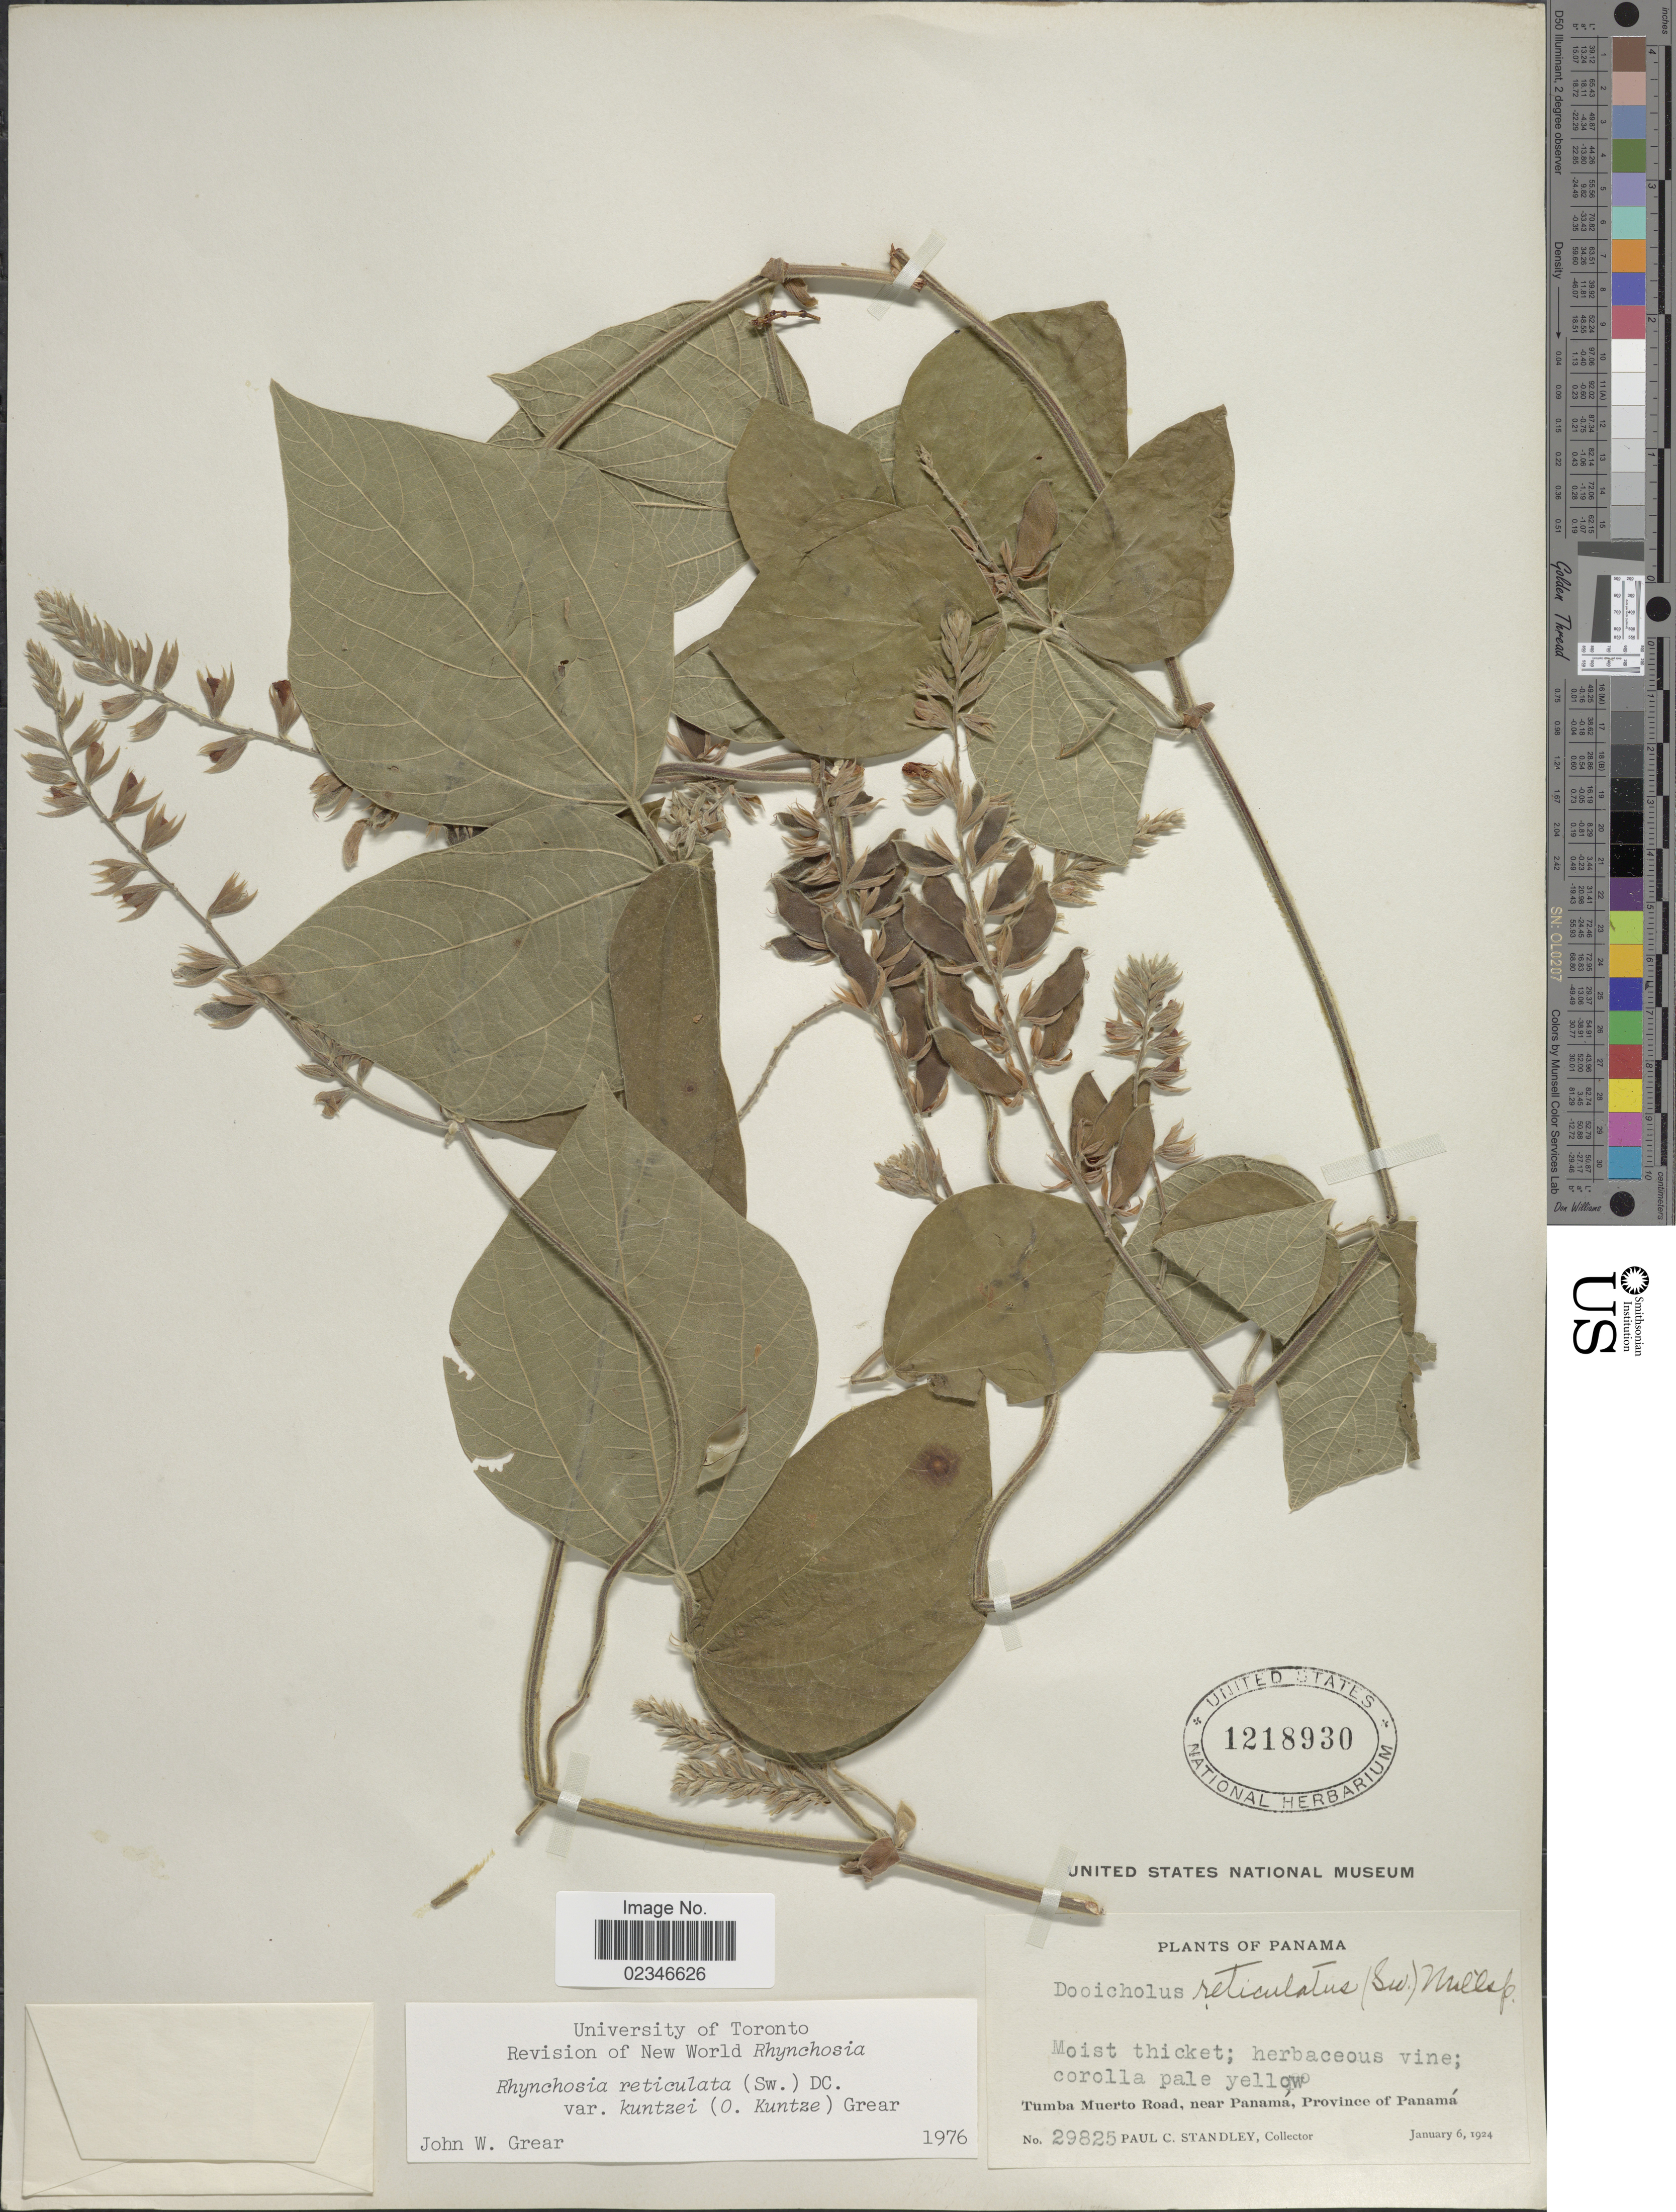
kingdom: Plantae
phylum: Tracheophyta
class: Magnoliopsida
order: Fabales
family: Fabaceae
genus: Rhynchosia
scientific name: Rhynchosia reticulata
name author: (Sw.) DC.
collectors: P. C. Standley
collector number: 29825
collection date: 1924-01-06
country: Panama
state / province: Panamá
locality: Tumba Muerto Road, near Panama, Province of Panama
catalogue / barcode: US 1218930